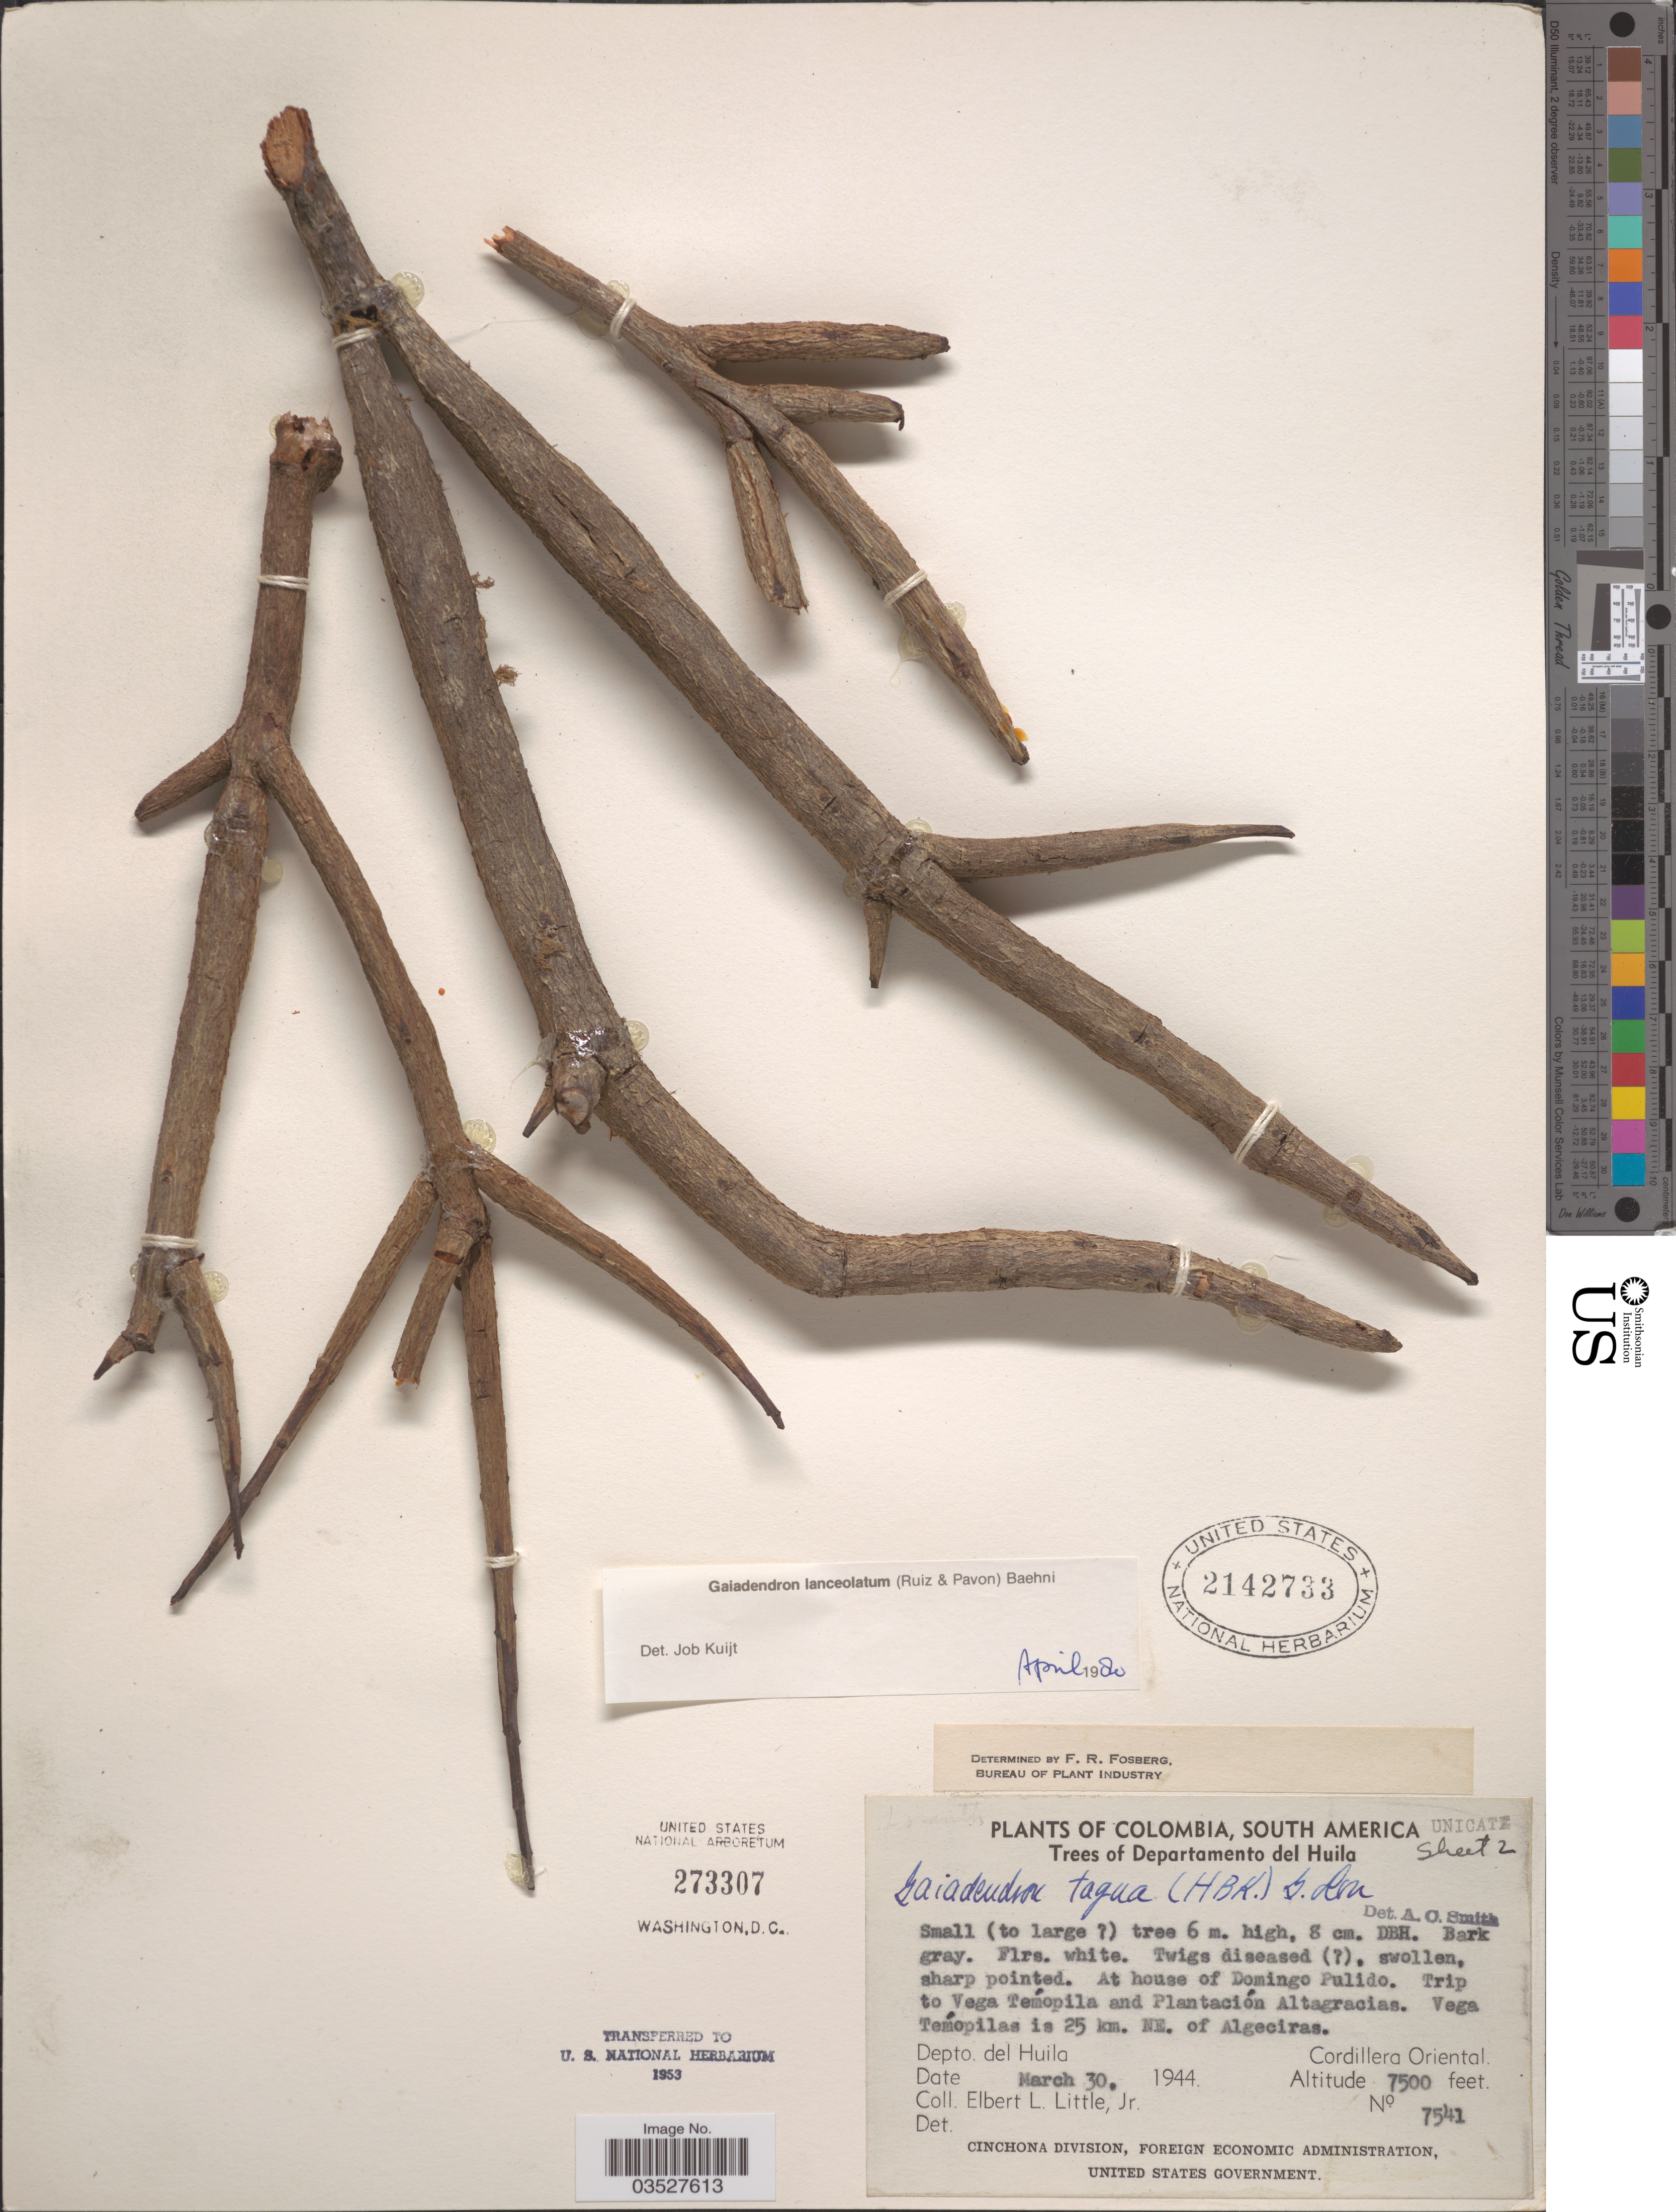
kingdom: Plantae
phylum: Tracheophyta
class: Magnoliopsida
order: Santalales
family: Loranthaceae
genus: Gaiadendron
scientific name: Gaiadendron punctatum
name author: (Ruiz & Pav.) G. Don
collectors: E. L. Little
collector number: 7541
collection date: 1944-03-30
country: Colombia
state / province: Huila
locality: Departamento del Huila. At house of Domingo Pulido. Trip to Vega Témopila and Plantación Altagracias. Vega Témopilas is 25 km. NE. of Algeciras. Cordillera Oriental.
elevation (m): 2286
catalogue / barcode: US 2142733